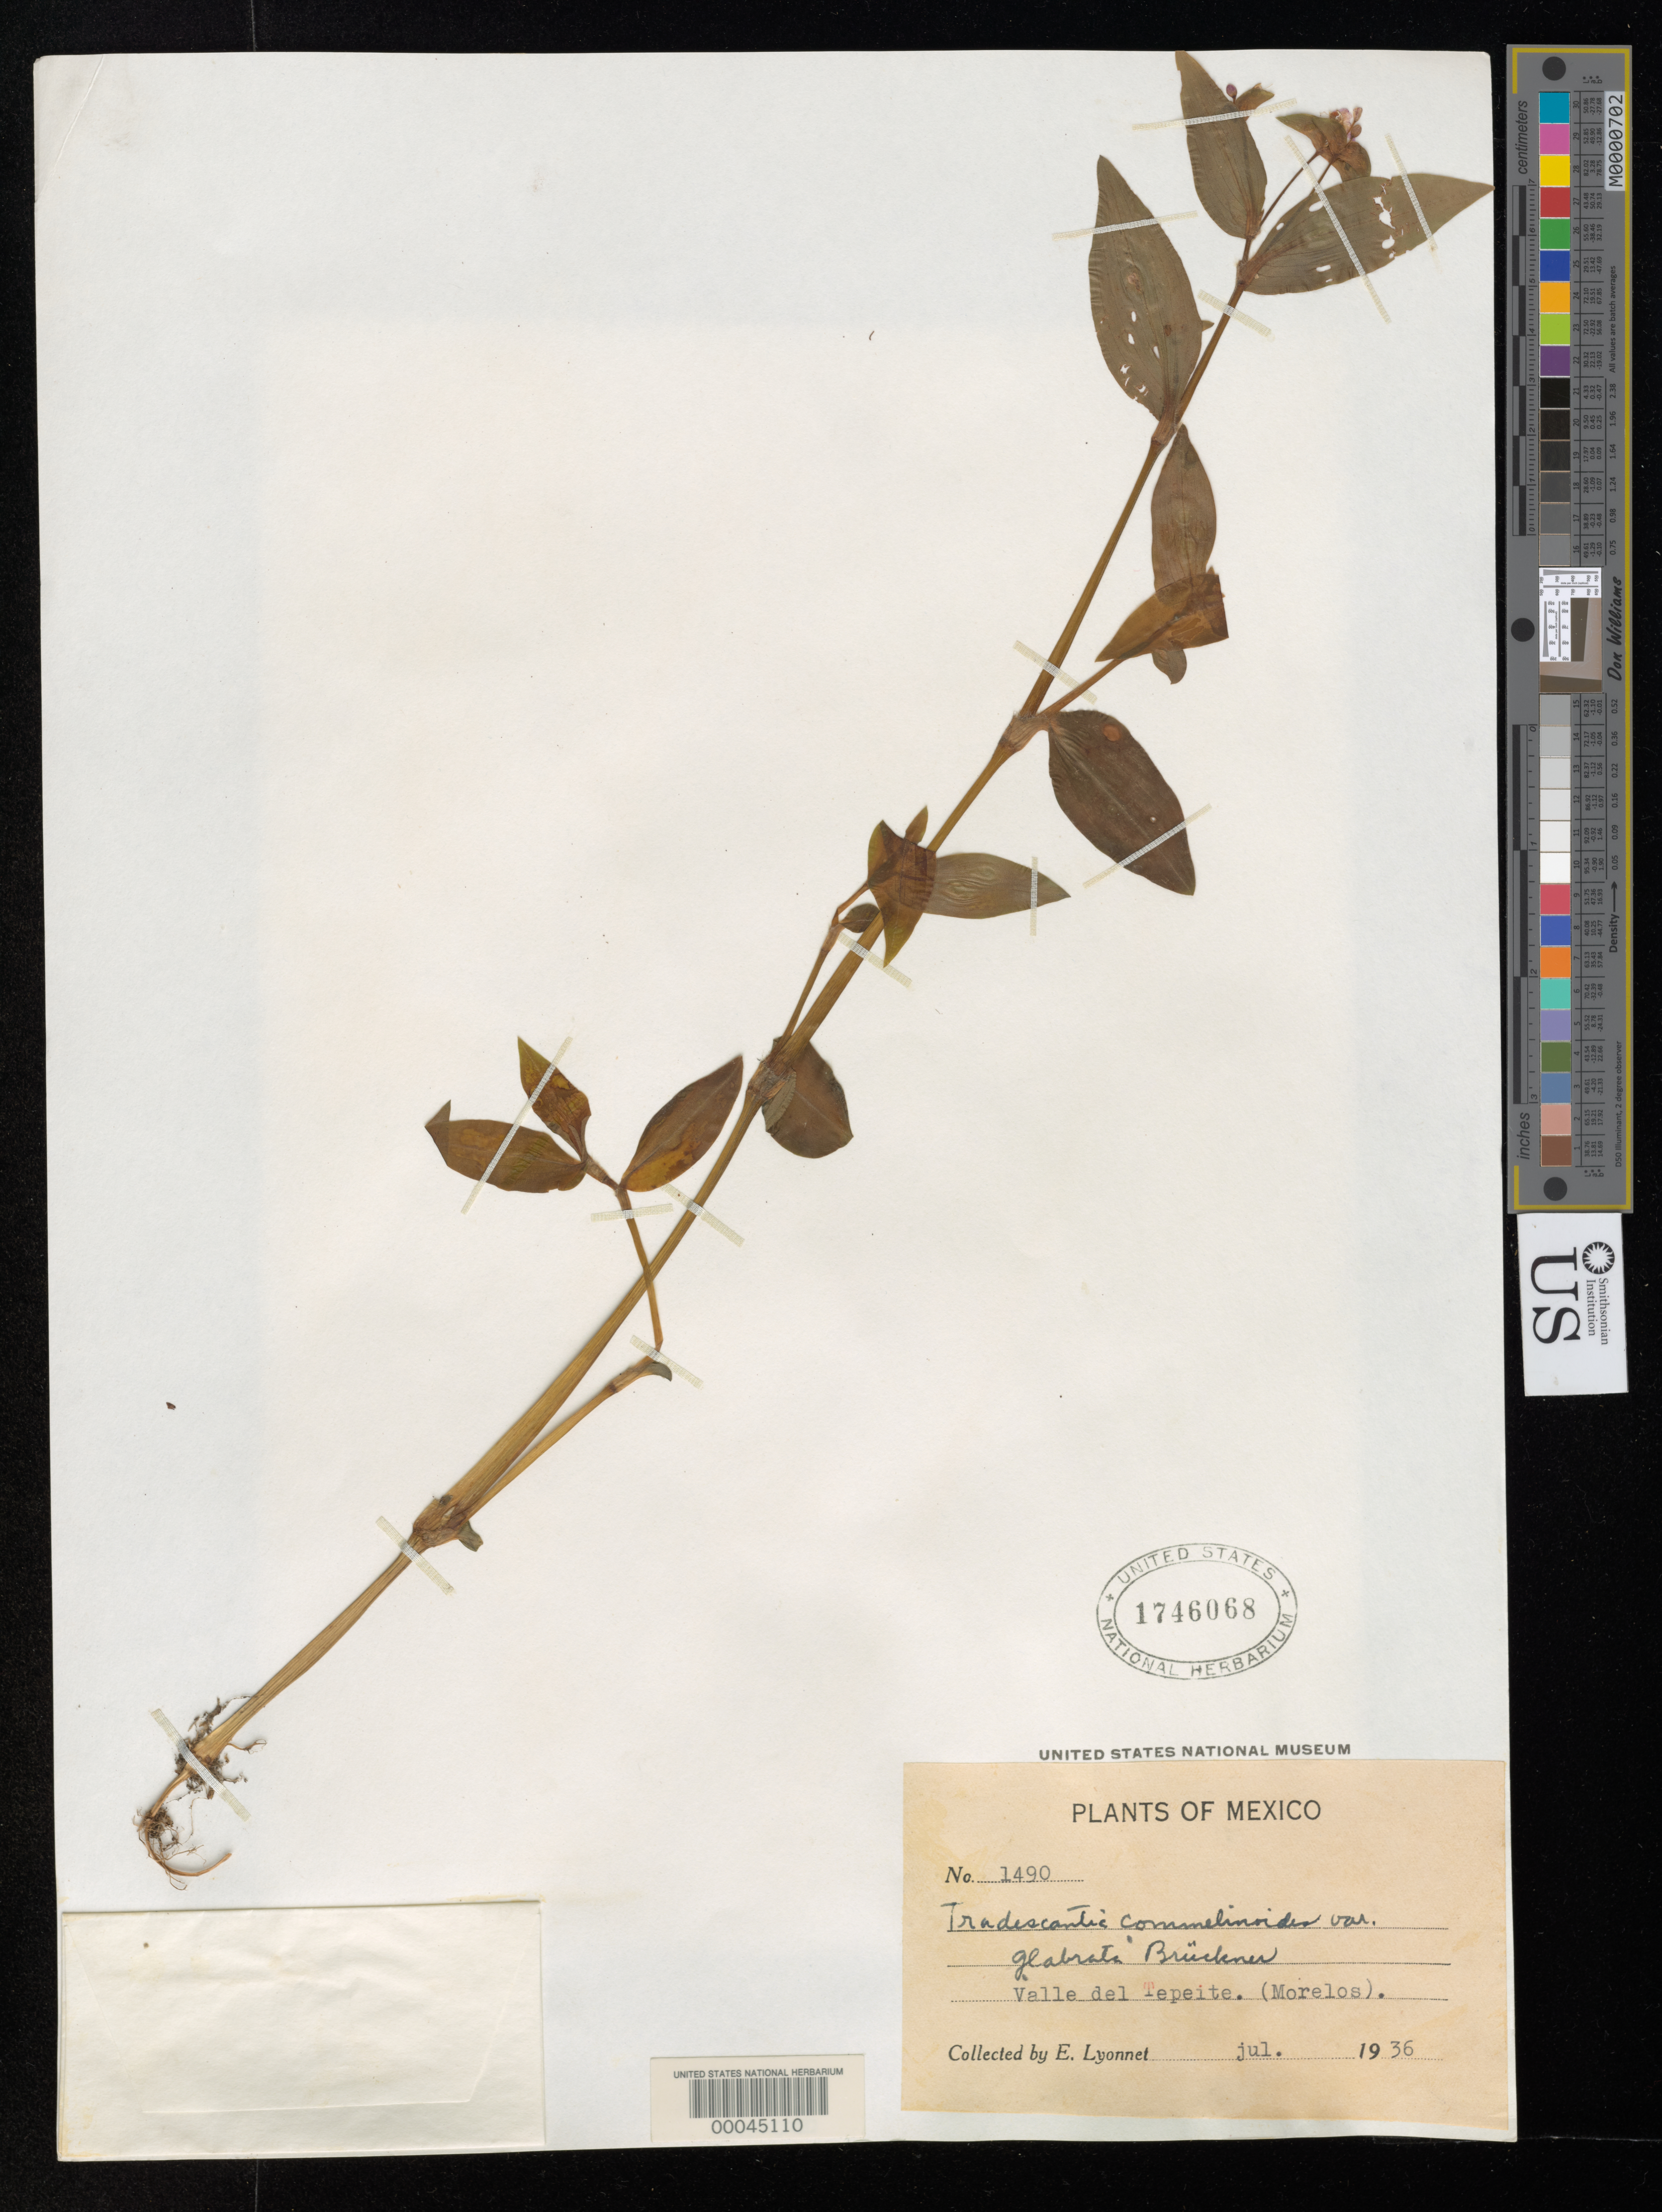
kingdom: Plantae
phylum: Tracheophyta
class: Liliopsida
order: Commelinales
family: Commelinaceae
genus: Tradescantia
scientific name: Tradescantia commelinoides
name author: Schult. & Schult. f.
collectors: Bro. E. Lyonnet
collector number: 1490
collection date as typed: Jul 1936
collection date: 1936-07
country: Mexico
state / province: Morelos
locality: Valle del tepeite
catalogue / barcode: US 1746068